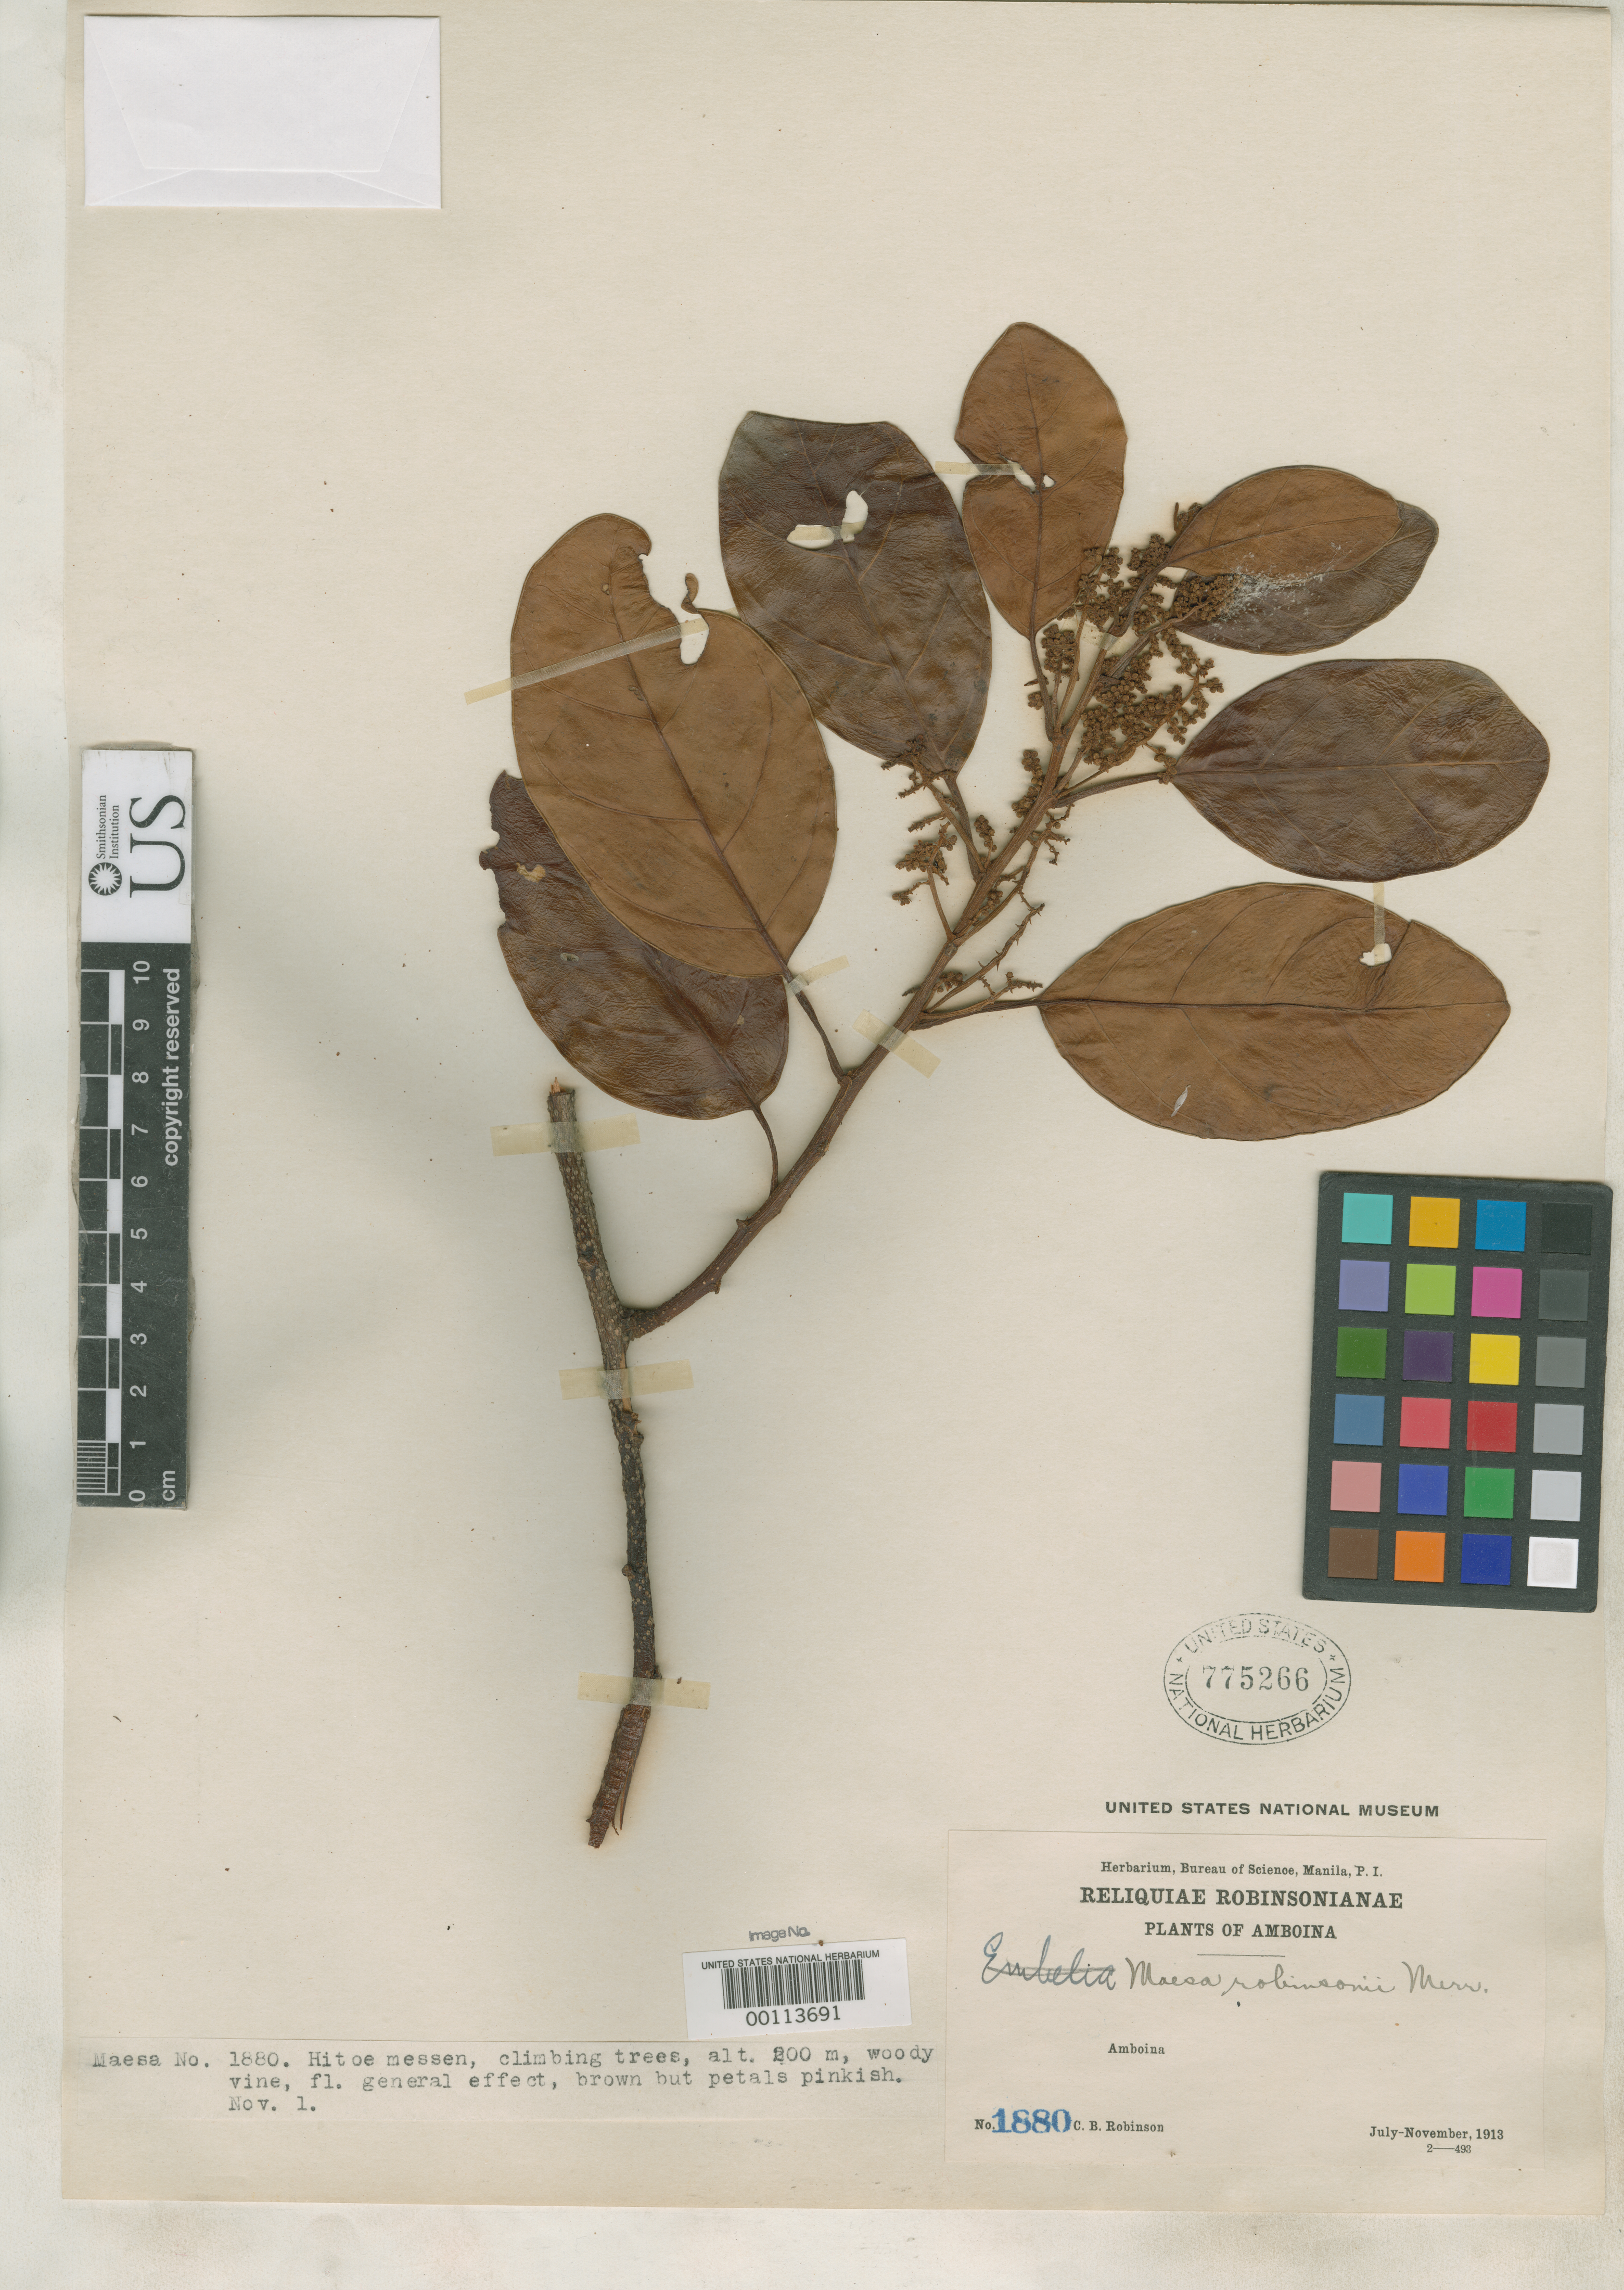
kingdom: Plantae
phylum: Tracheophyta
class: Magnoliopsida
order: Ericales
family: Primulaceae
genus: Maesa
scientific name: Maesa robinsonii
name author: Merr.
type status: Isotype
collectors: C. Robinson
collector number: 1880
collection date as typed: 01 Nov 1913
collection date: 1913-11-01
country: Indonesia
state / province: Maluku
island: Amboina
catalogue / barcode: US 775266